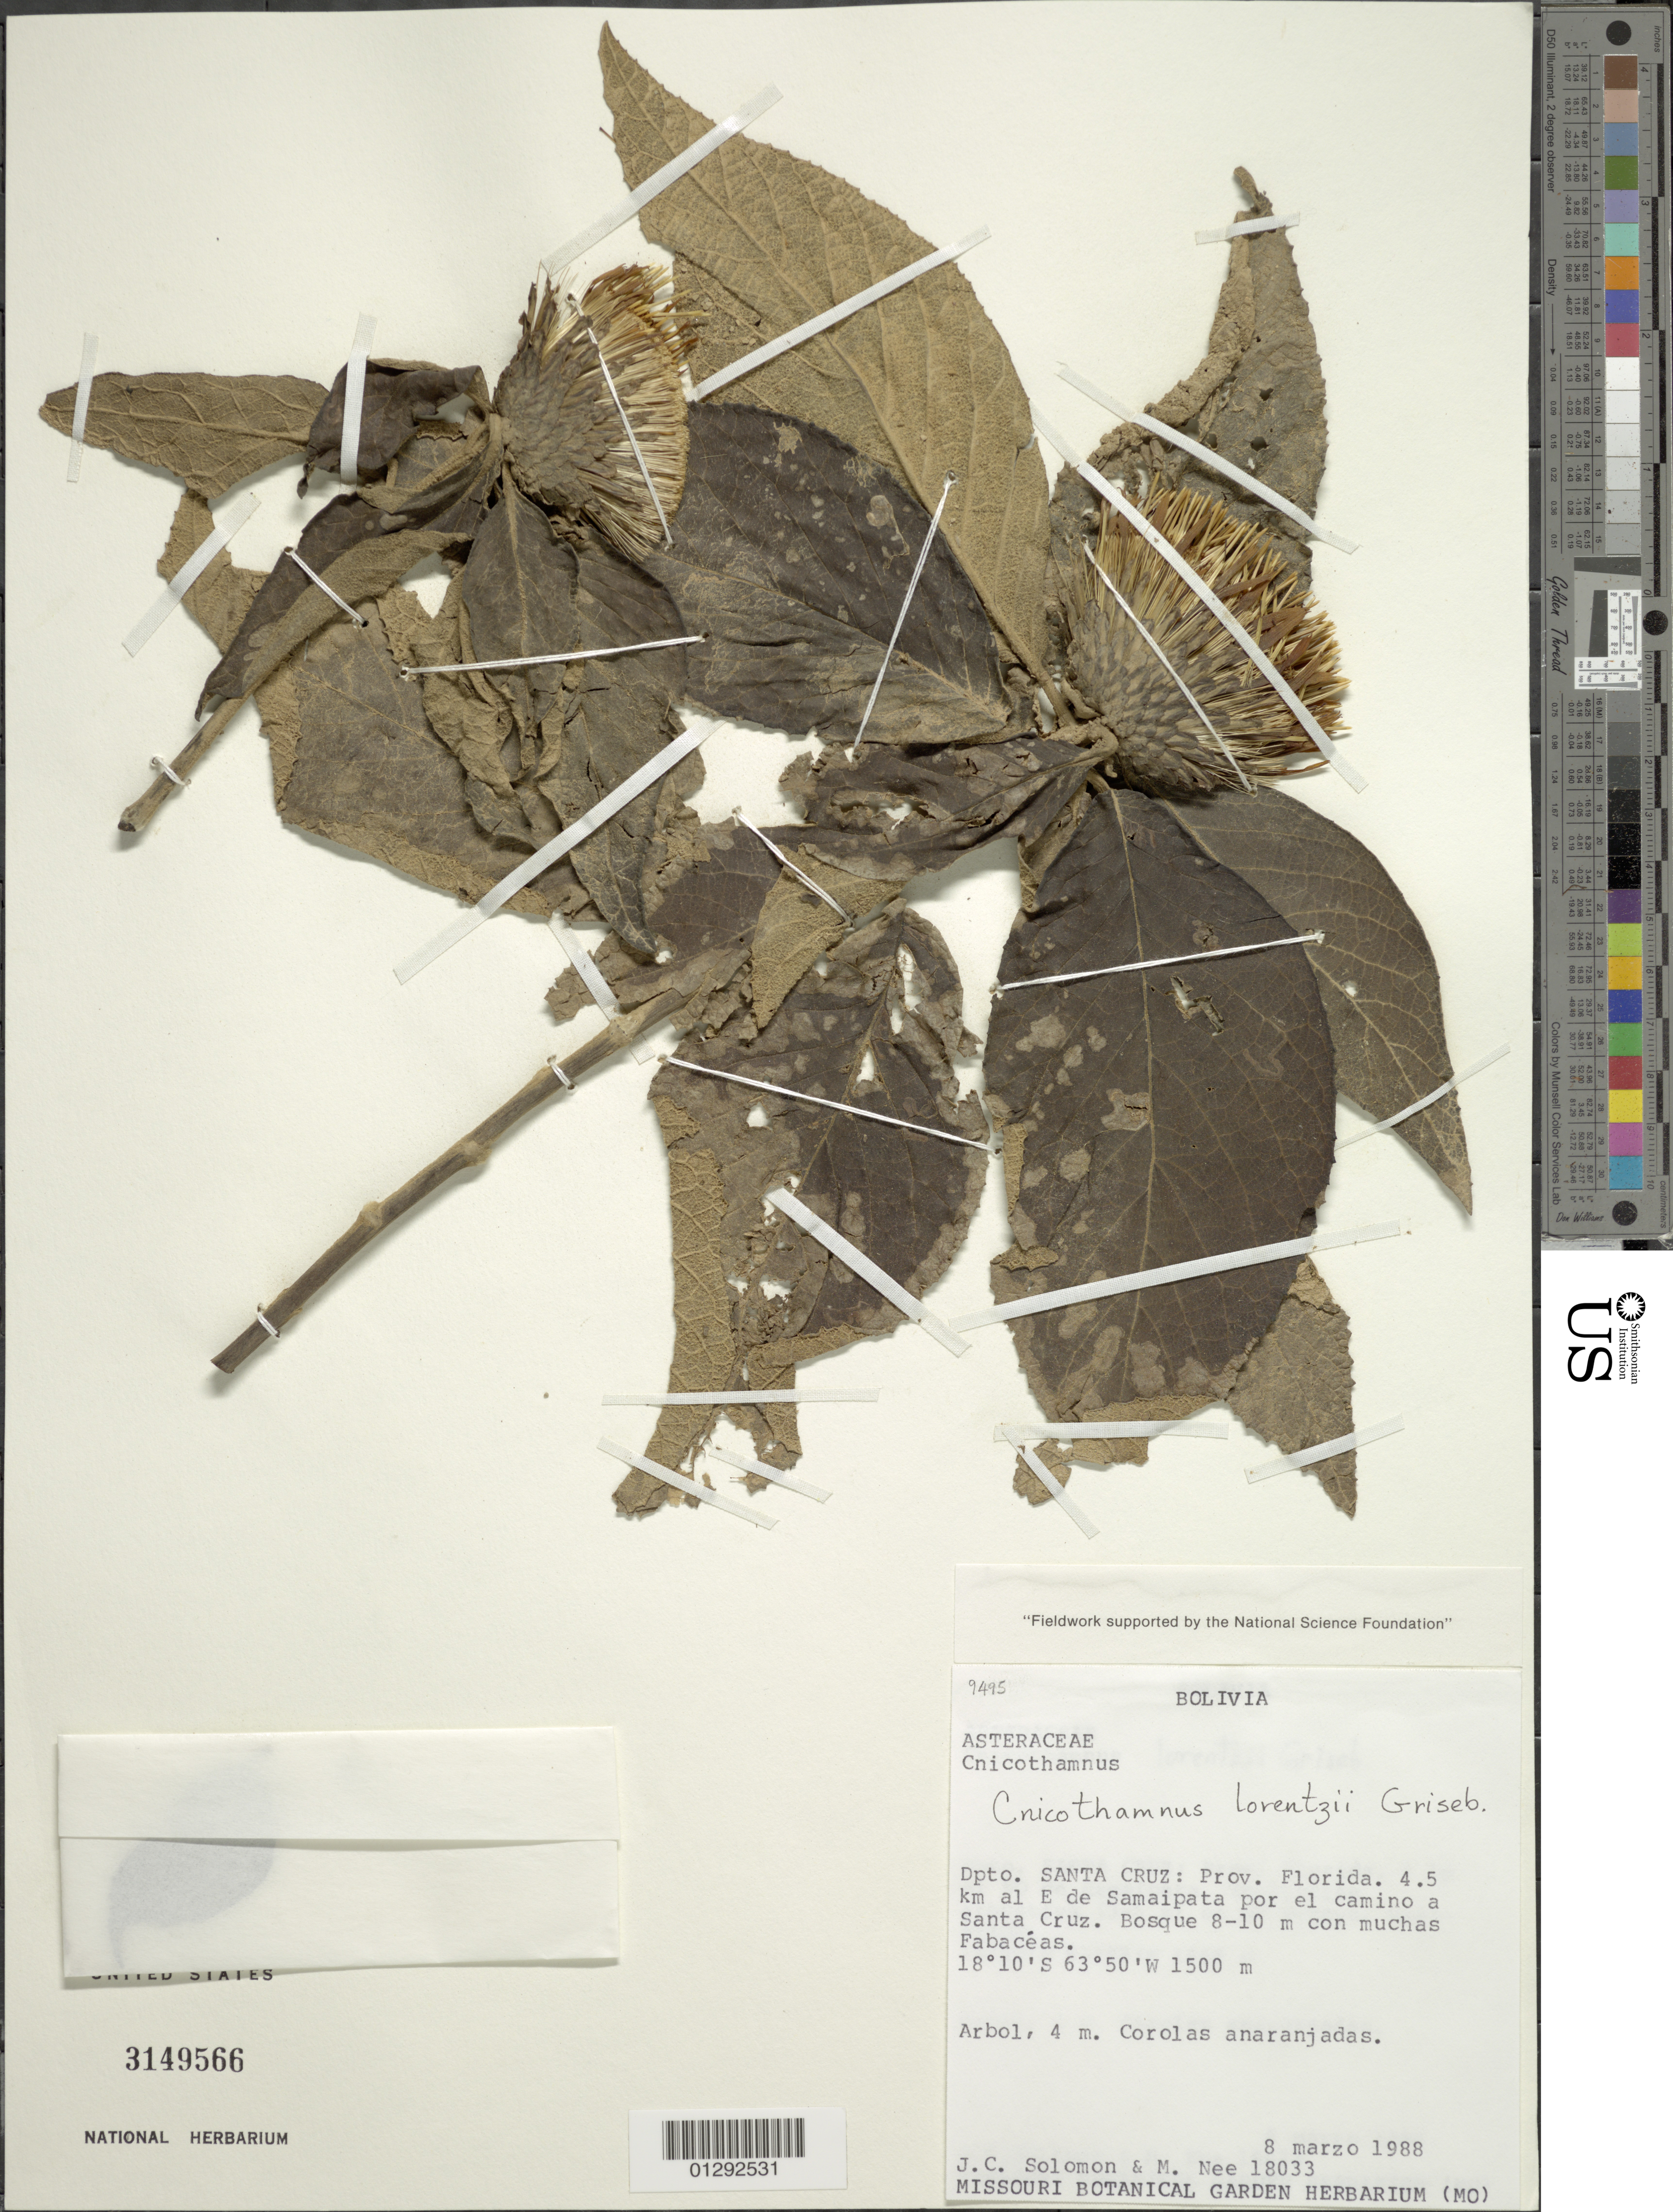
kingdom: Plantae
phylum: Tracheophyta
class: Magnoliopsida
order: Asterales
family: Asteraceae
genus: Cnicothamnus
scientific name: Cnicothamnus lorentzii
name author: Griseb.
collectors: J. C. Solomon & M. Nee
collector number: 18033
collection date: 1988-03-08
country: Bolivia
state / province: Santa Cruz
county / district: Florida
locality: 4.5 km al E de Samaipata por el camino a Santa Cruz bosque 8-10 m con muchas Fabacéas.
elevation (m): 1500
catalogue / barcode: US 3149566